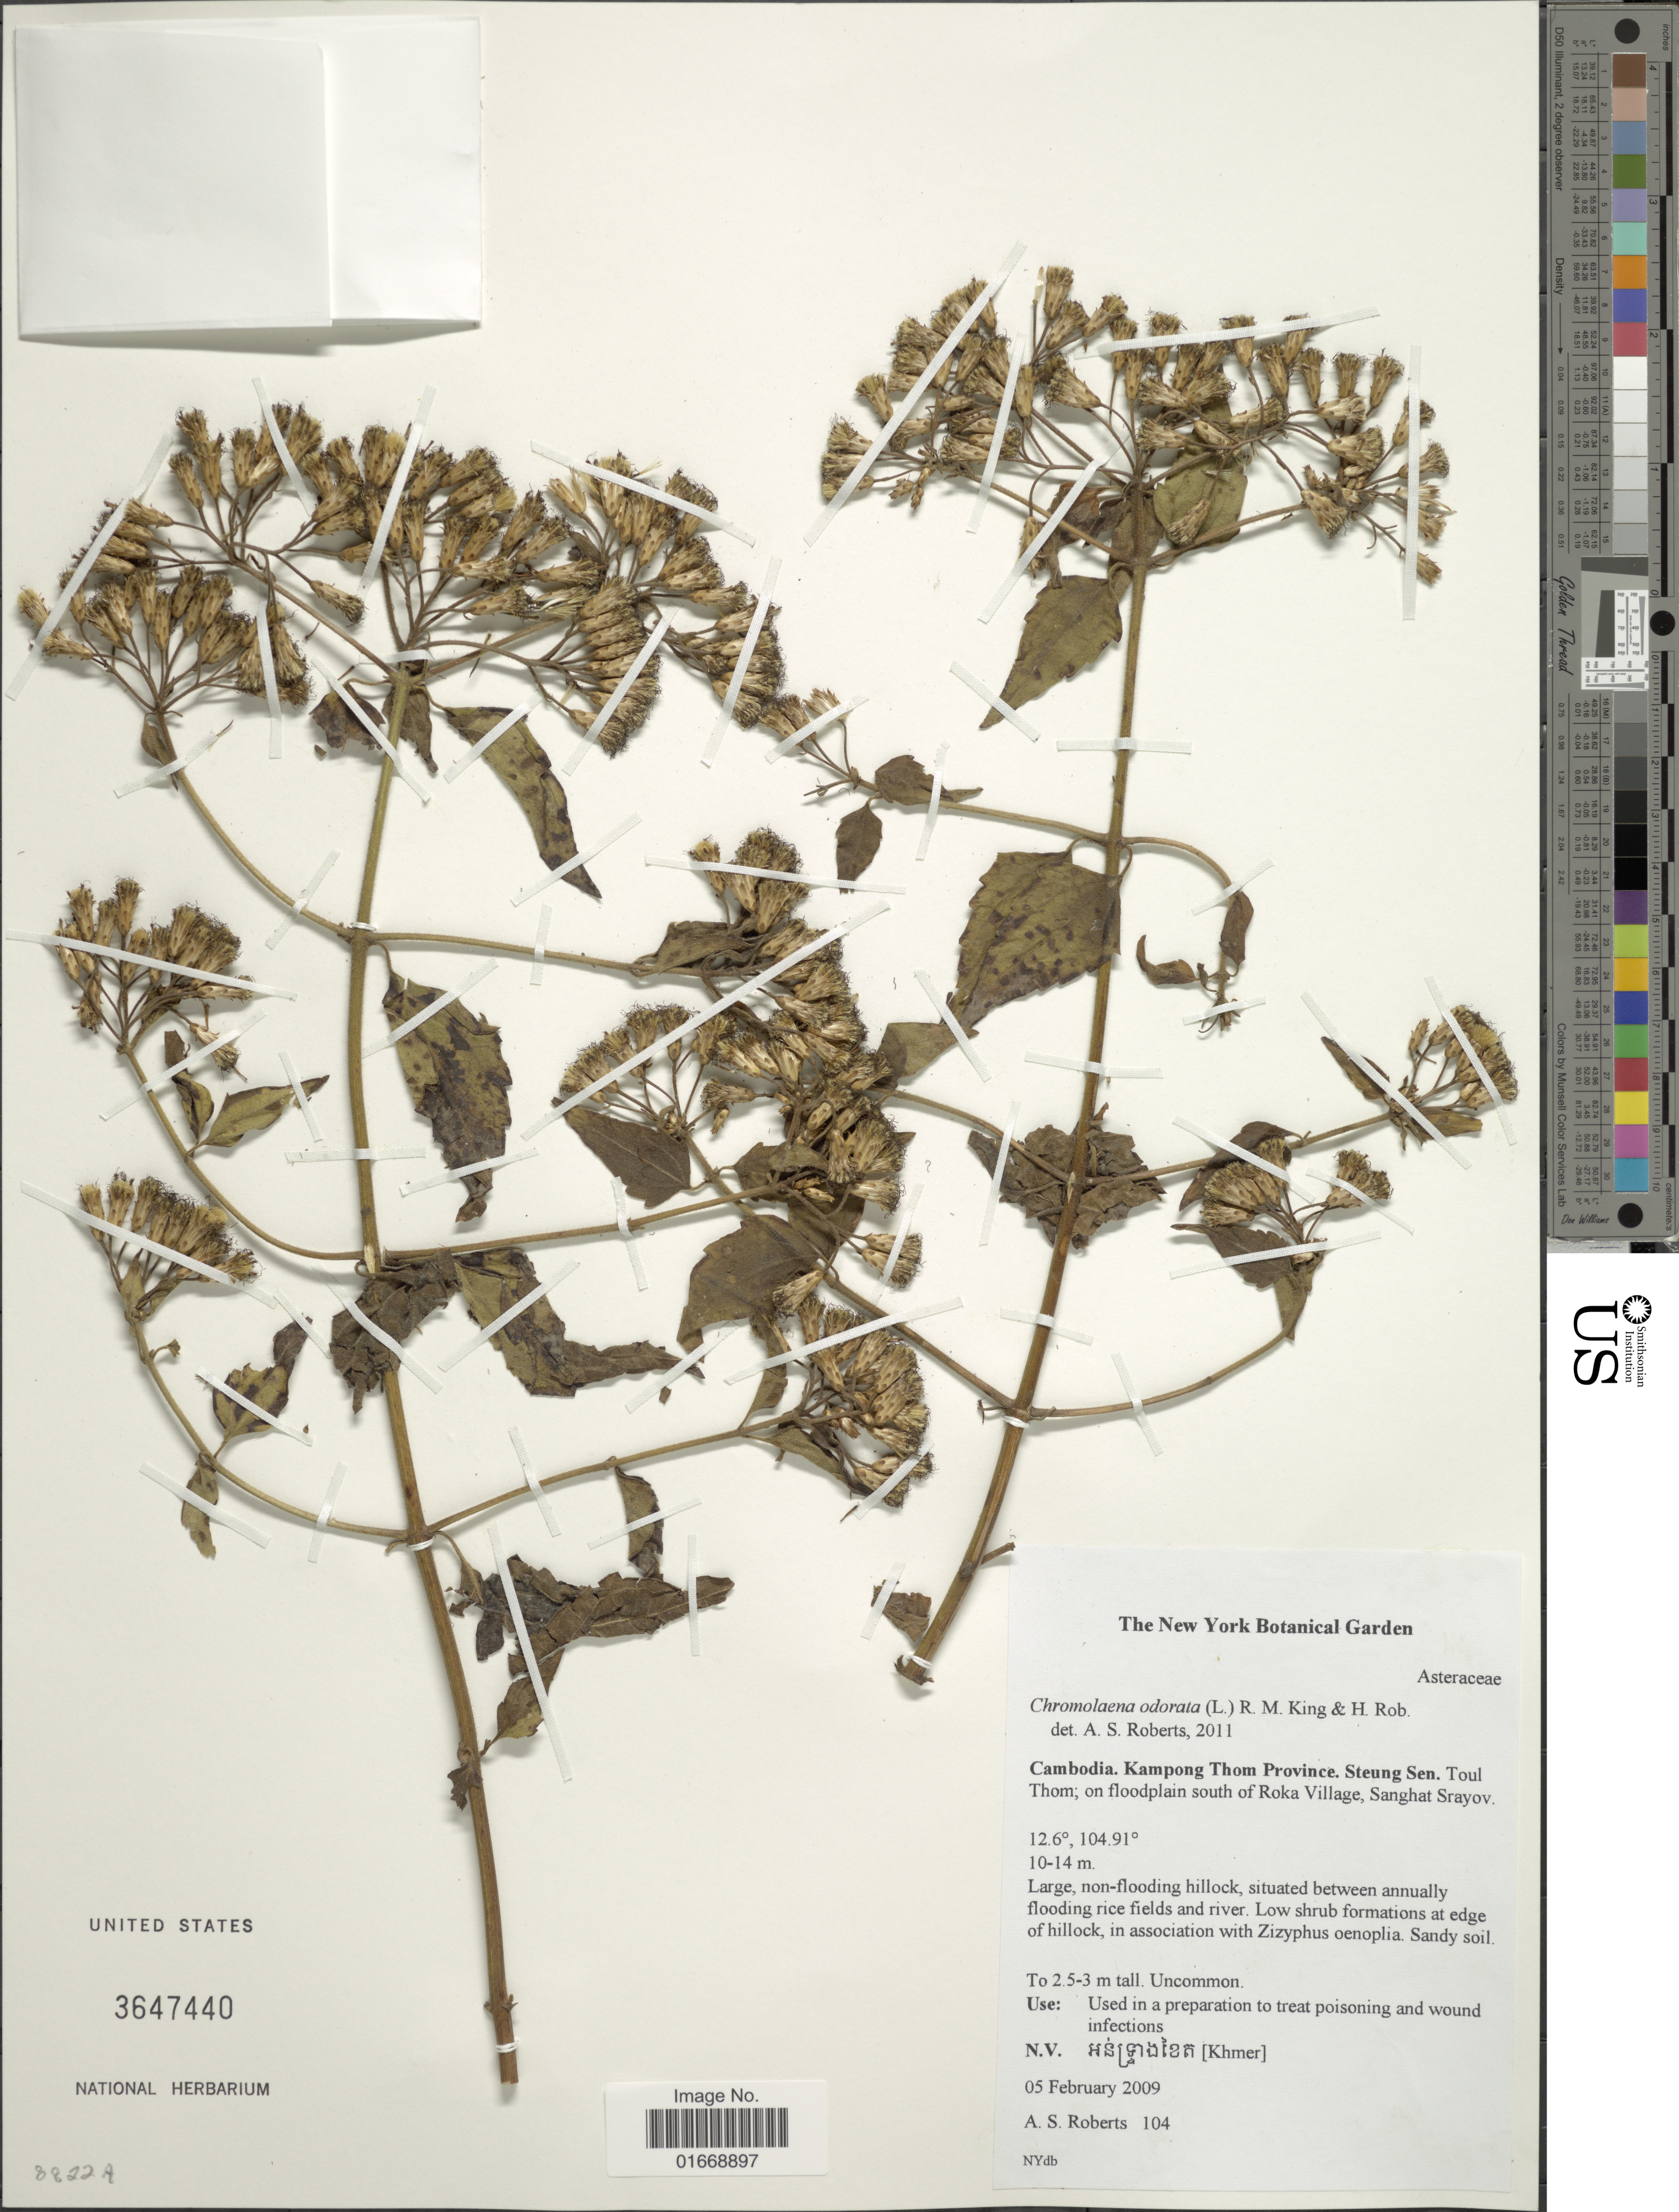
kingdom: Plantae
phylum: Tracheophyta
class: Magnoliopsida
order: Asterales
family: Asteraceae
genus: Chromolaena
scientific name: Chromolaena odorata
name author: (L.) R.M. King & H. Rob.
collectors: A. Roberts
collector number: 104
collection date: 2009-02-05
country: Cambodia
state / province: Kampong Thom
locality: Steung Sen, Toul Thom, south of Roka Village, Sanghat Srayov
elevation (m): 10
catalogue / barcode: US 3647440